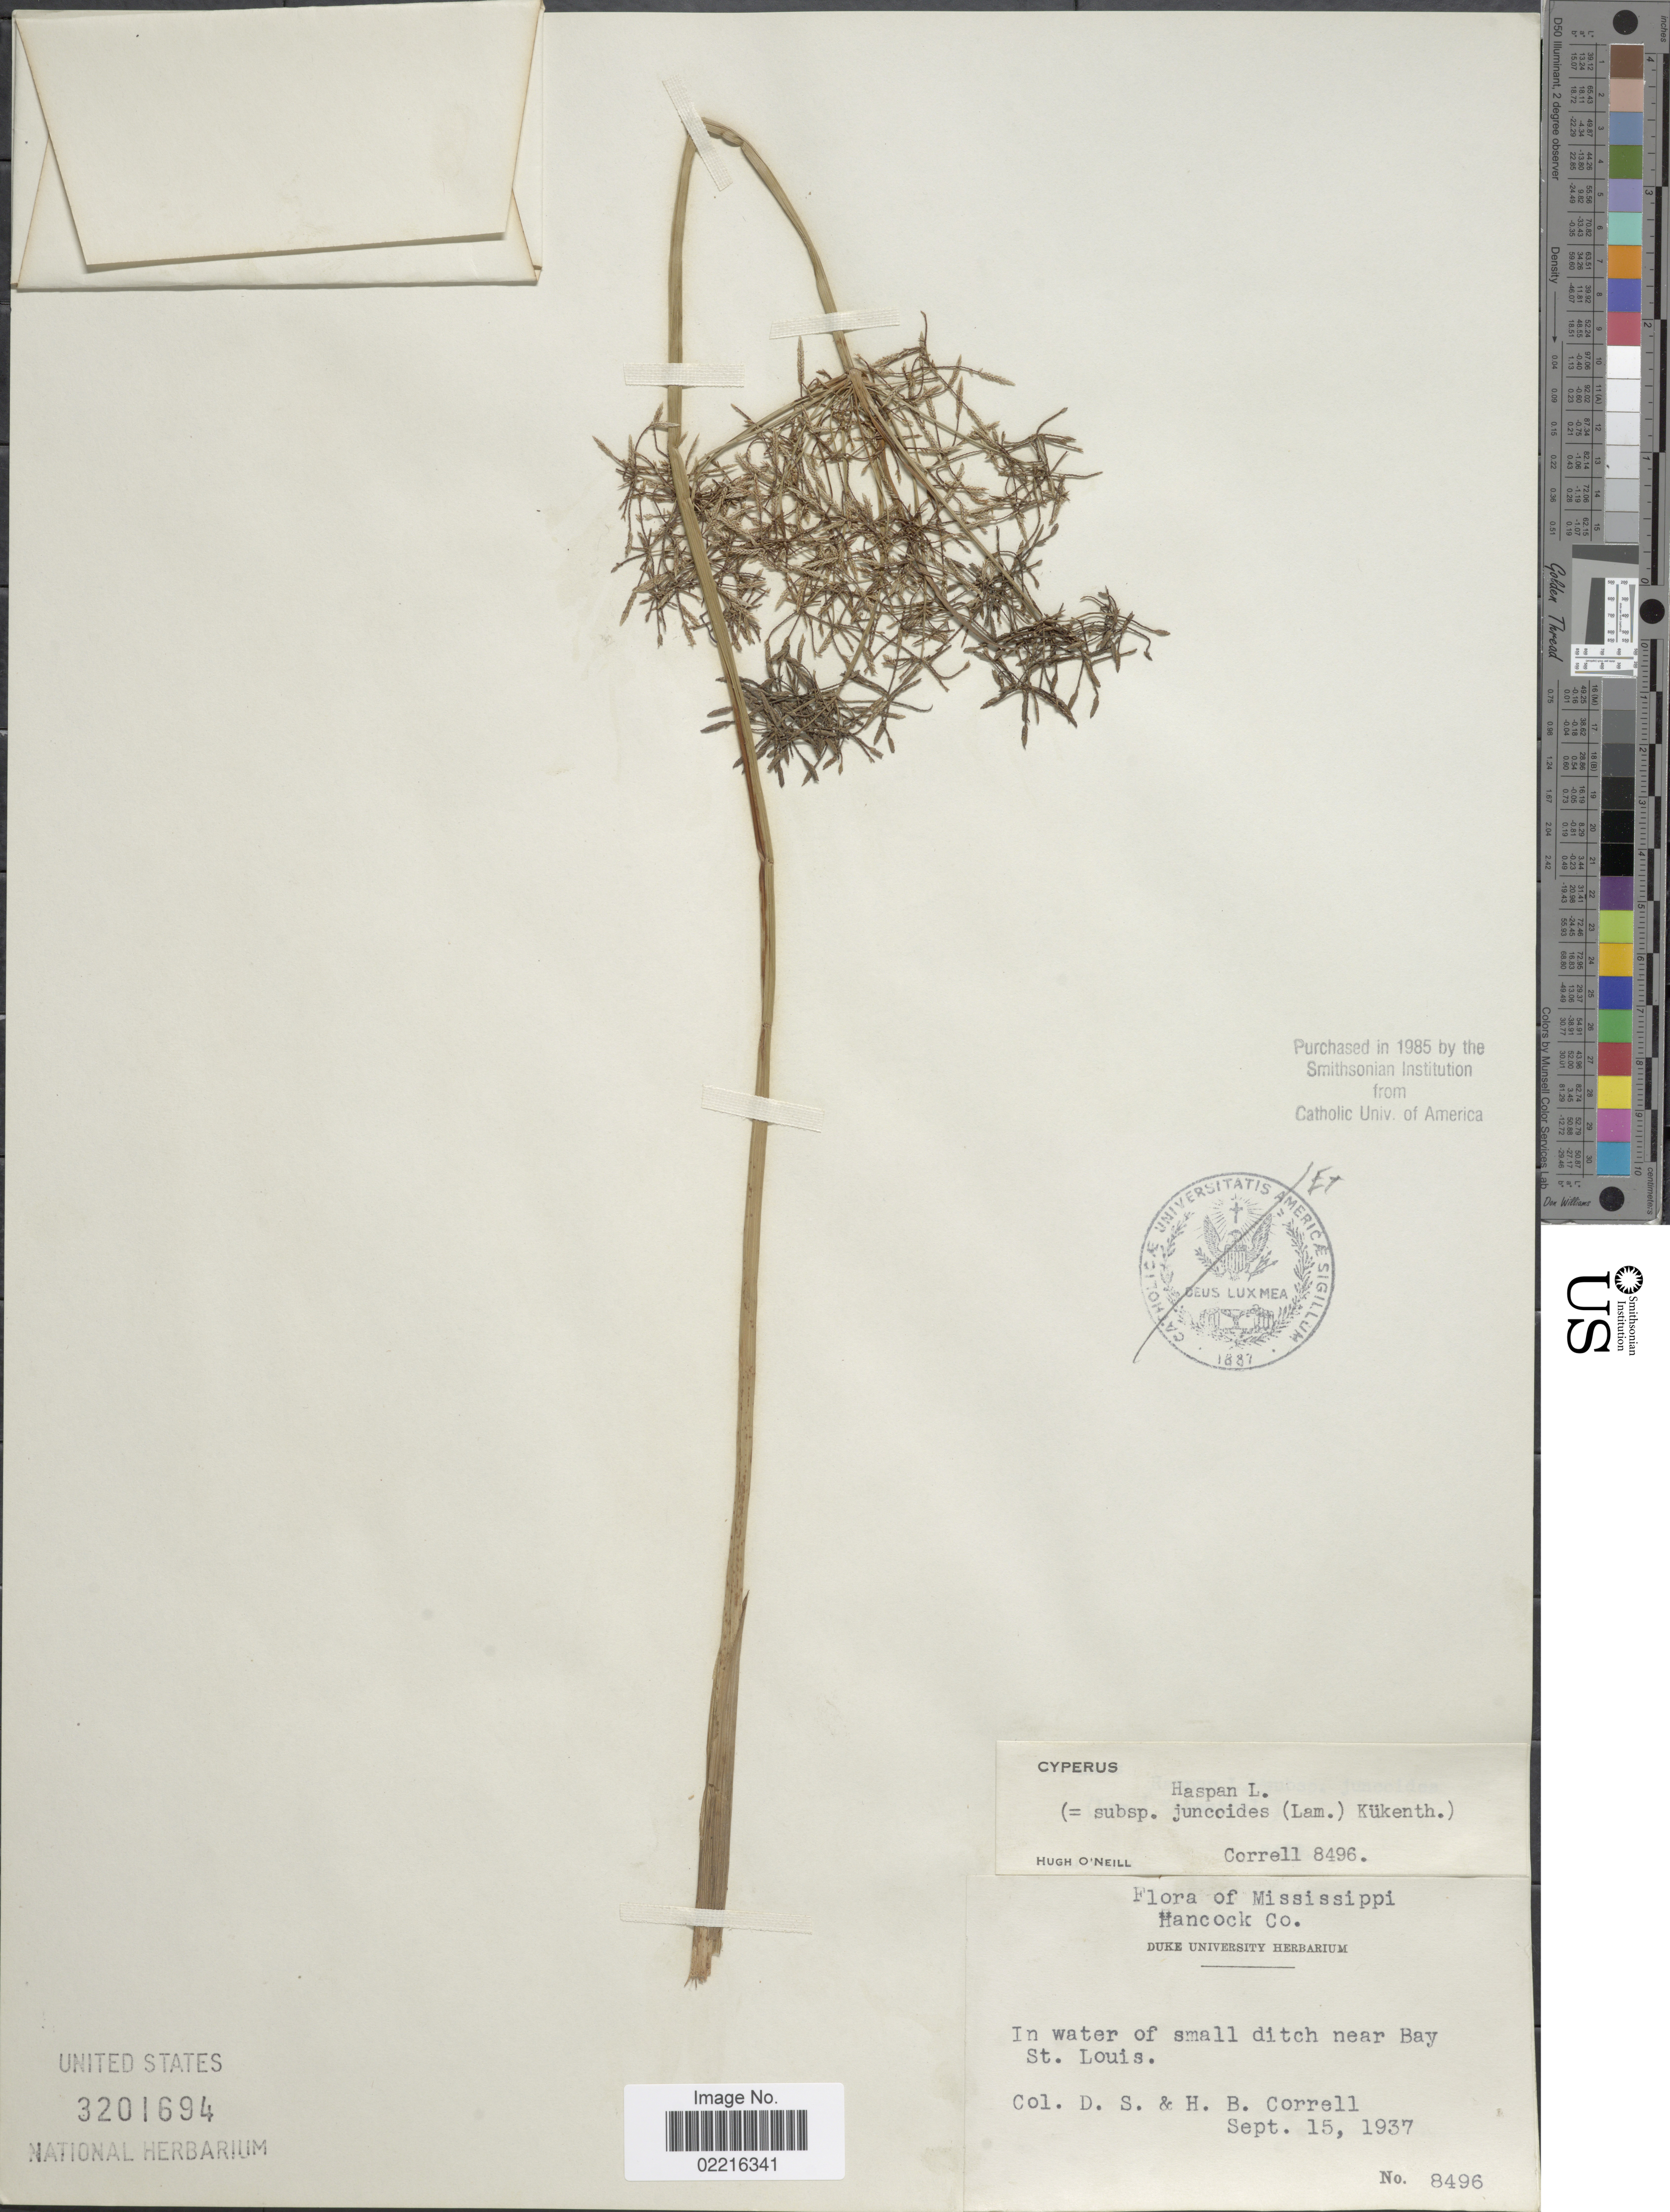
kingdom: Plantae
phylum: Tracheophyta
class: Liliopsida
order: Poales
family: Cyperaceae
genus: Cyperus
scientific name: Cyperus haspan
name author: L.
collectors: D. S. Correll & H. Correll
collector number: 8496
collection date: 1937-09-15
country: United States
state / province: Mississippi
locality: Hancock Co, near Bay St. Louis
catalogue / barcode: US 3201694